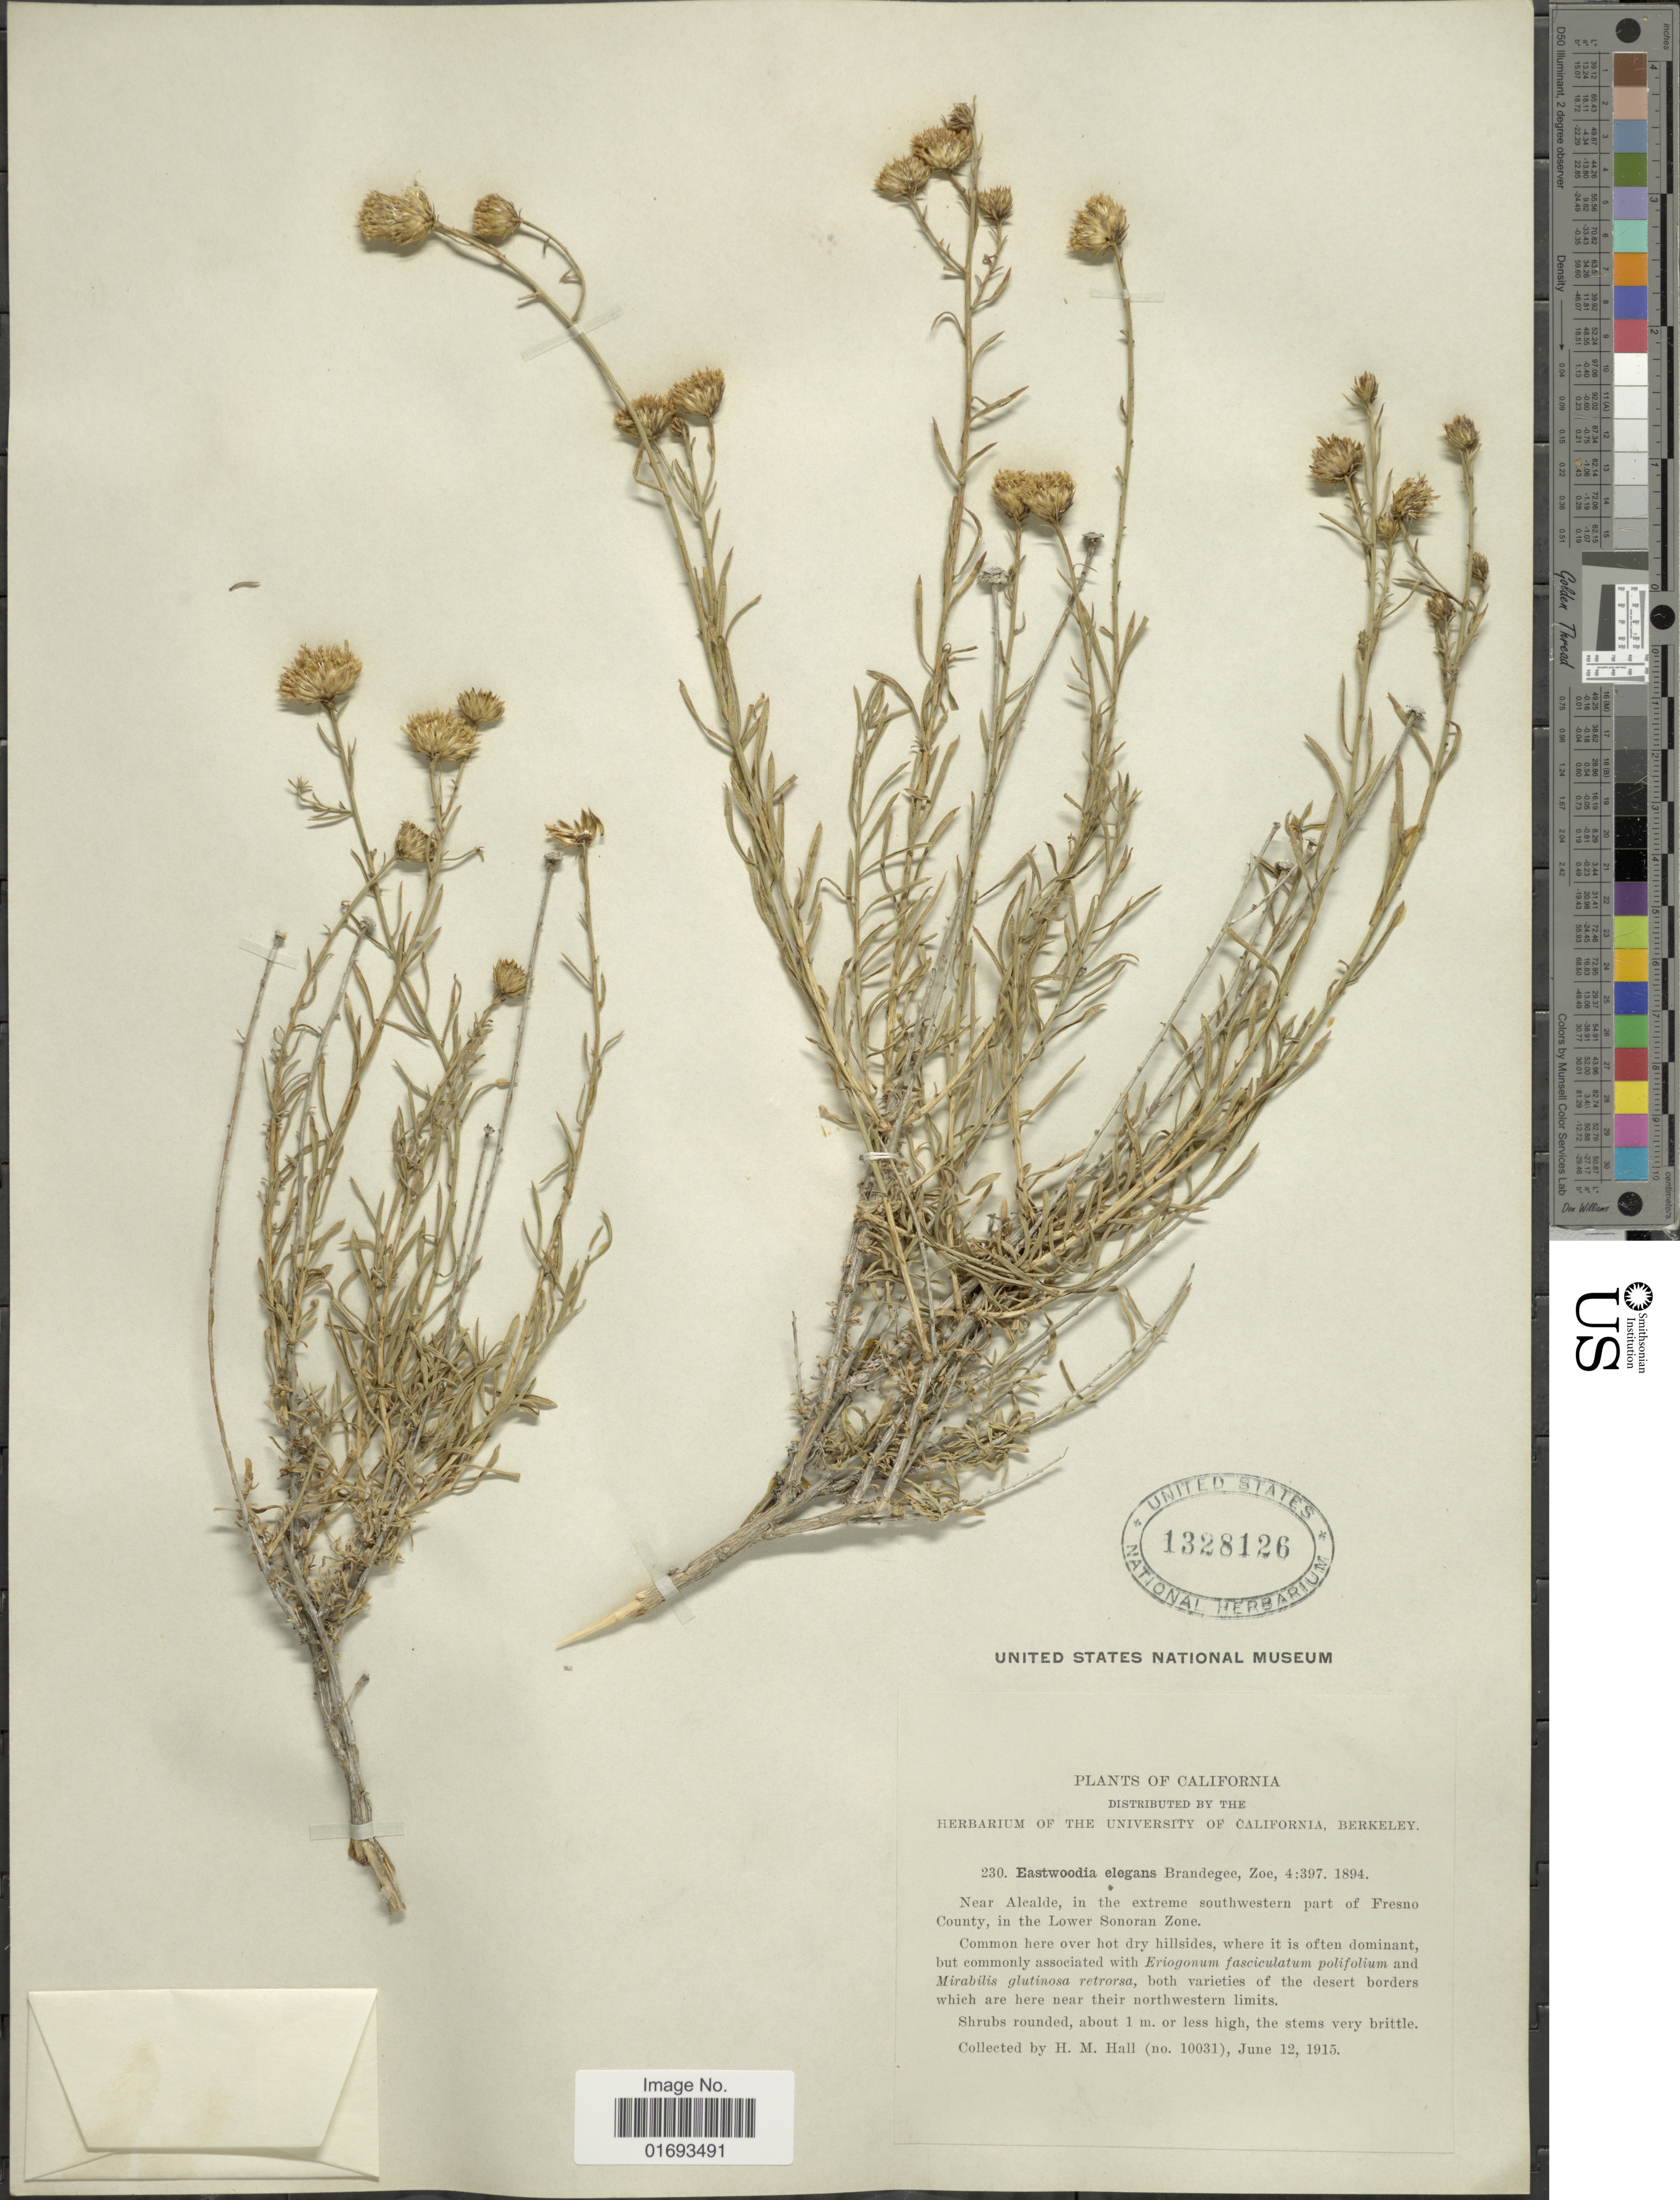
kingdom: Plantae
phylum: Tracheophyta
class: Magnoliopsida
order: Asterales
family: Asteraceae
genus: Eastwoodia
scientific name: Eastwoodia elegans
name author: Brandegee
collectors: H. M. Hall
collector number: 10031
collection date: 1915-06-12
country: United States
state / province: California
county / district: Fresno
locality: Near Alcalde, in the extreme southwestern part of Fresno County, in the Lower Sonoran Zone, common here over hot dry hillsides, both varieties of the desert borders which are here near their northwestern limits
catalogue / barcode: US 1328126